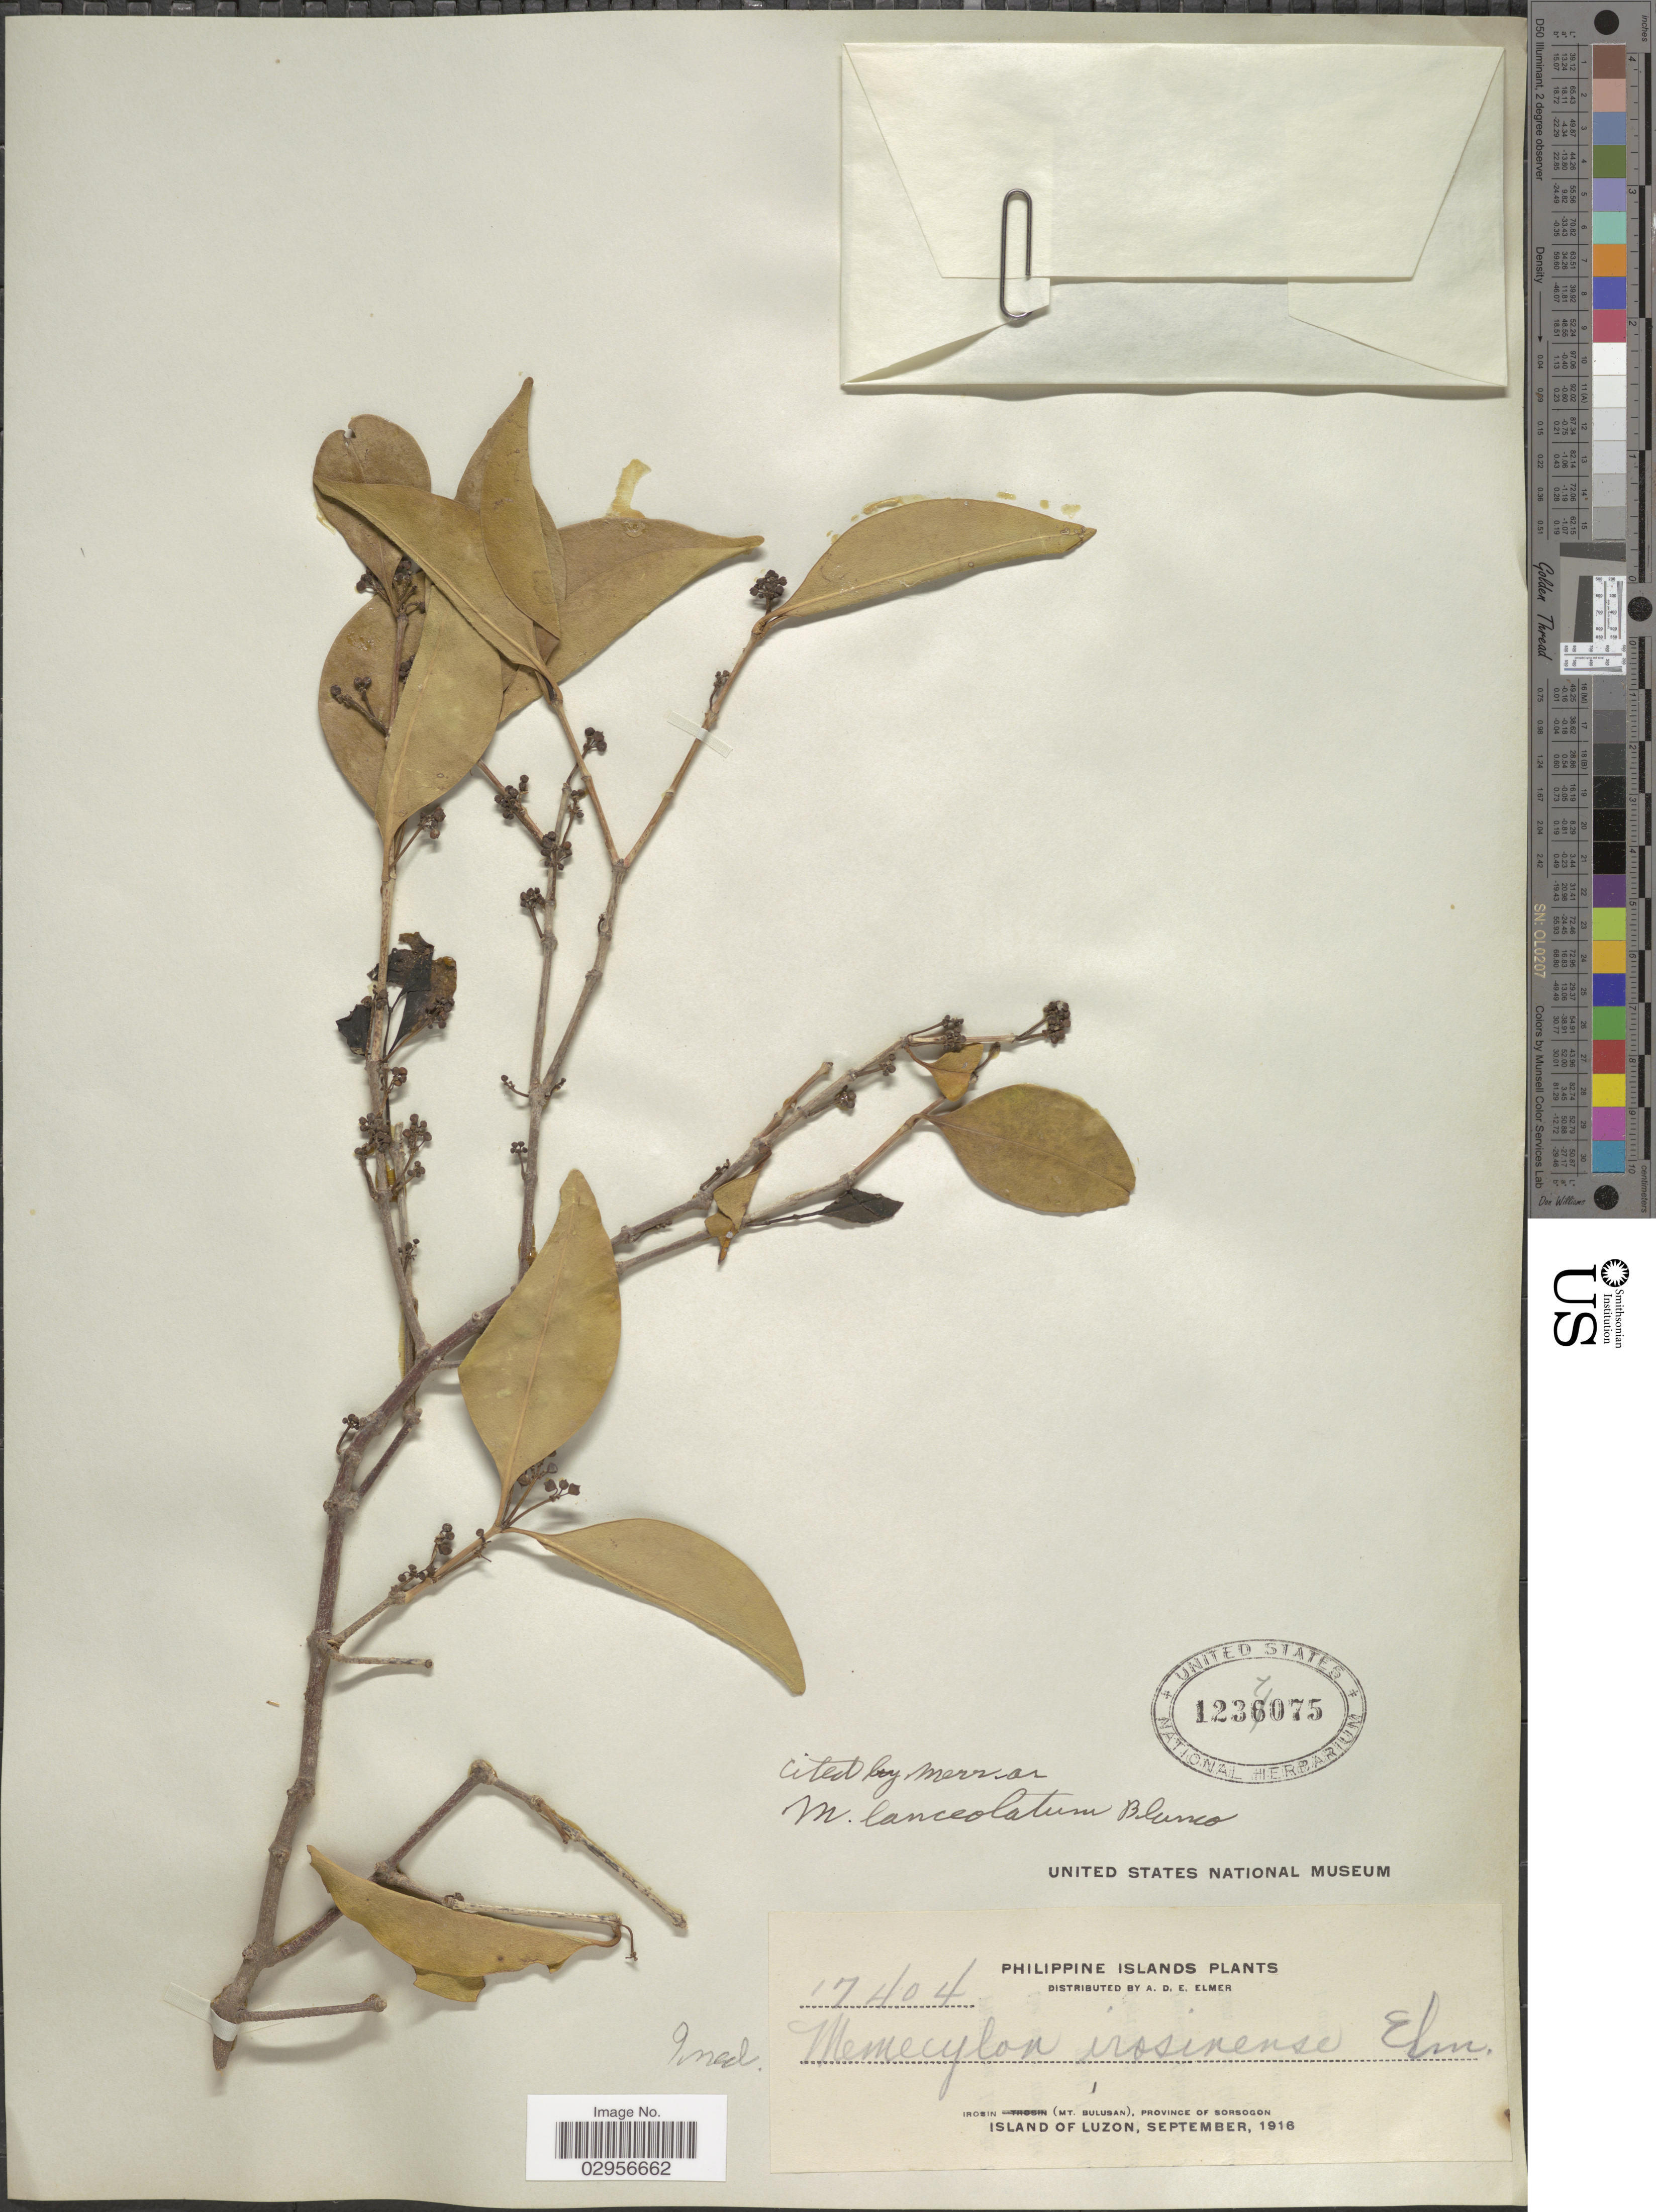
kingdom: Plantae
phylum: Tracheophyta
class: Magnoliopsida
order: Myrtales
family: Melastomataceae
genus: Memecylon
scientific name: Memecylon lanceolatum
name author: Blanco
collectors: A. D. E. Elmer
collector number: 17404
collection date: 1916-09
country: Philippines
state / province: Bicol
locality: Irison (Mt. Bulusan), Province of Sorsogon.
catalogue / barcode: US 1237075